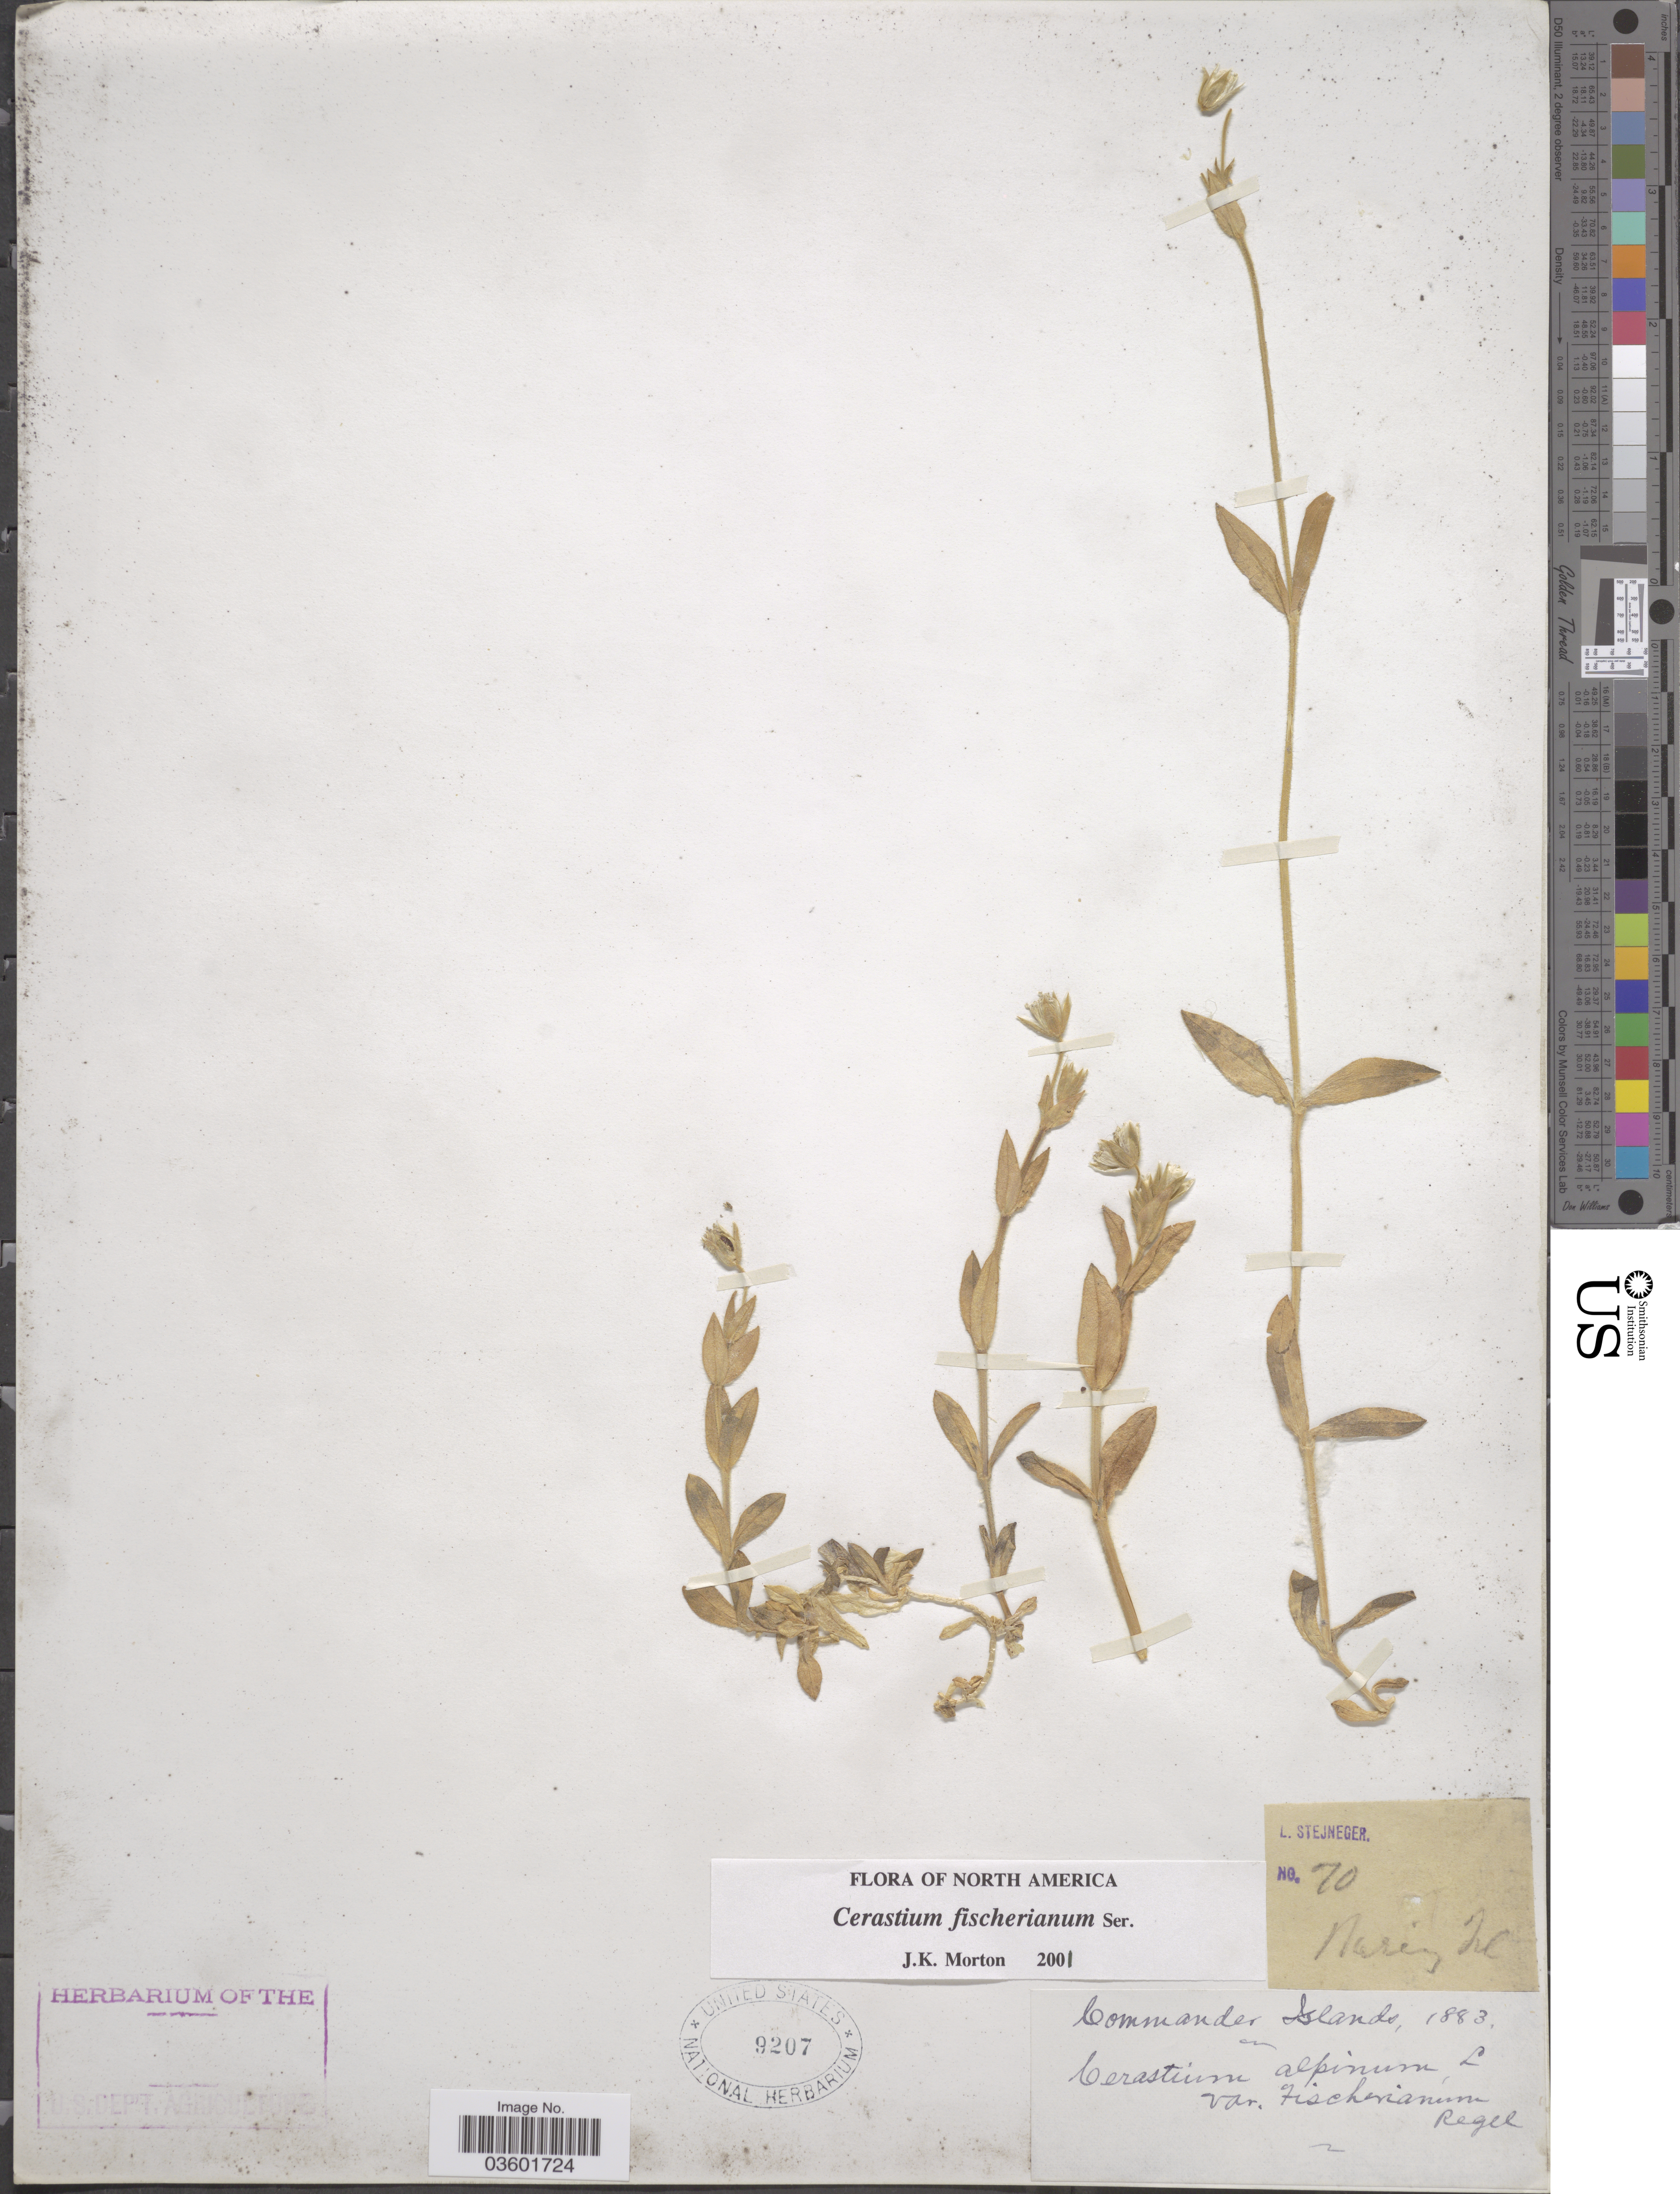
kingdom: Plantae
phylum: Tracheophyta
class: Magnoliopsida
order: Caryophyllales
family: Caryophyllaceae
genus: Cerastium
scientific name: Cerastium fischerianum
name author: Ser.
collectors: L. Stejneger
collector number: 70*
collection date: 1883-07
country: Russian Federation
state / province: Kamchatka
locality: Commander Islands. Bering Isl.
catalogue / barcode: US 9207